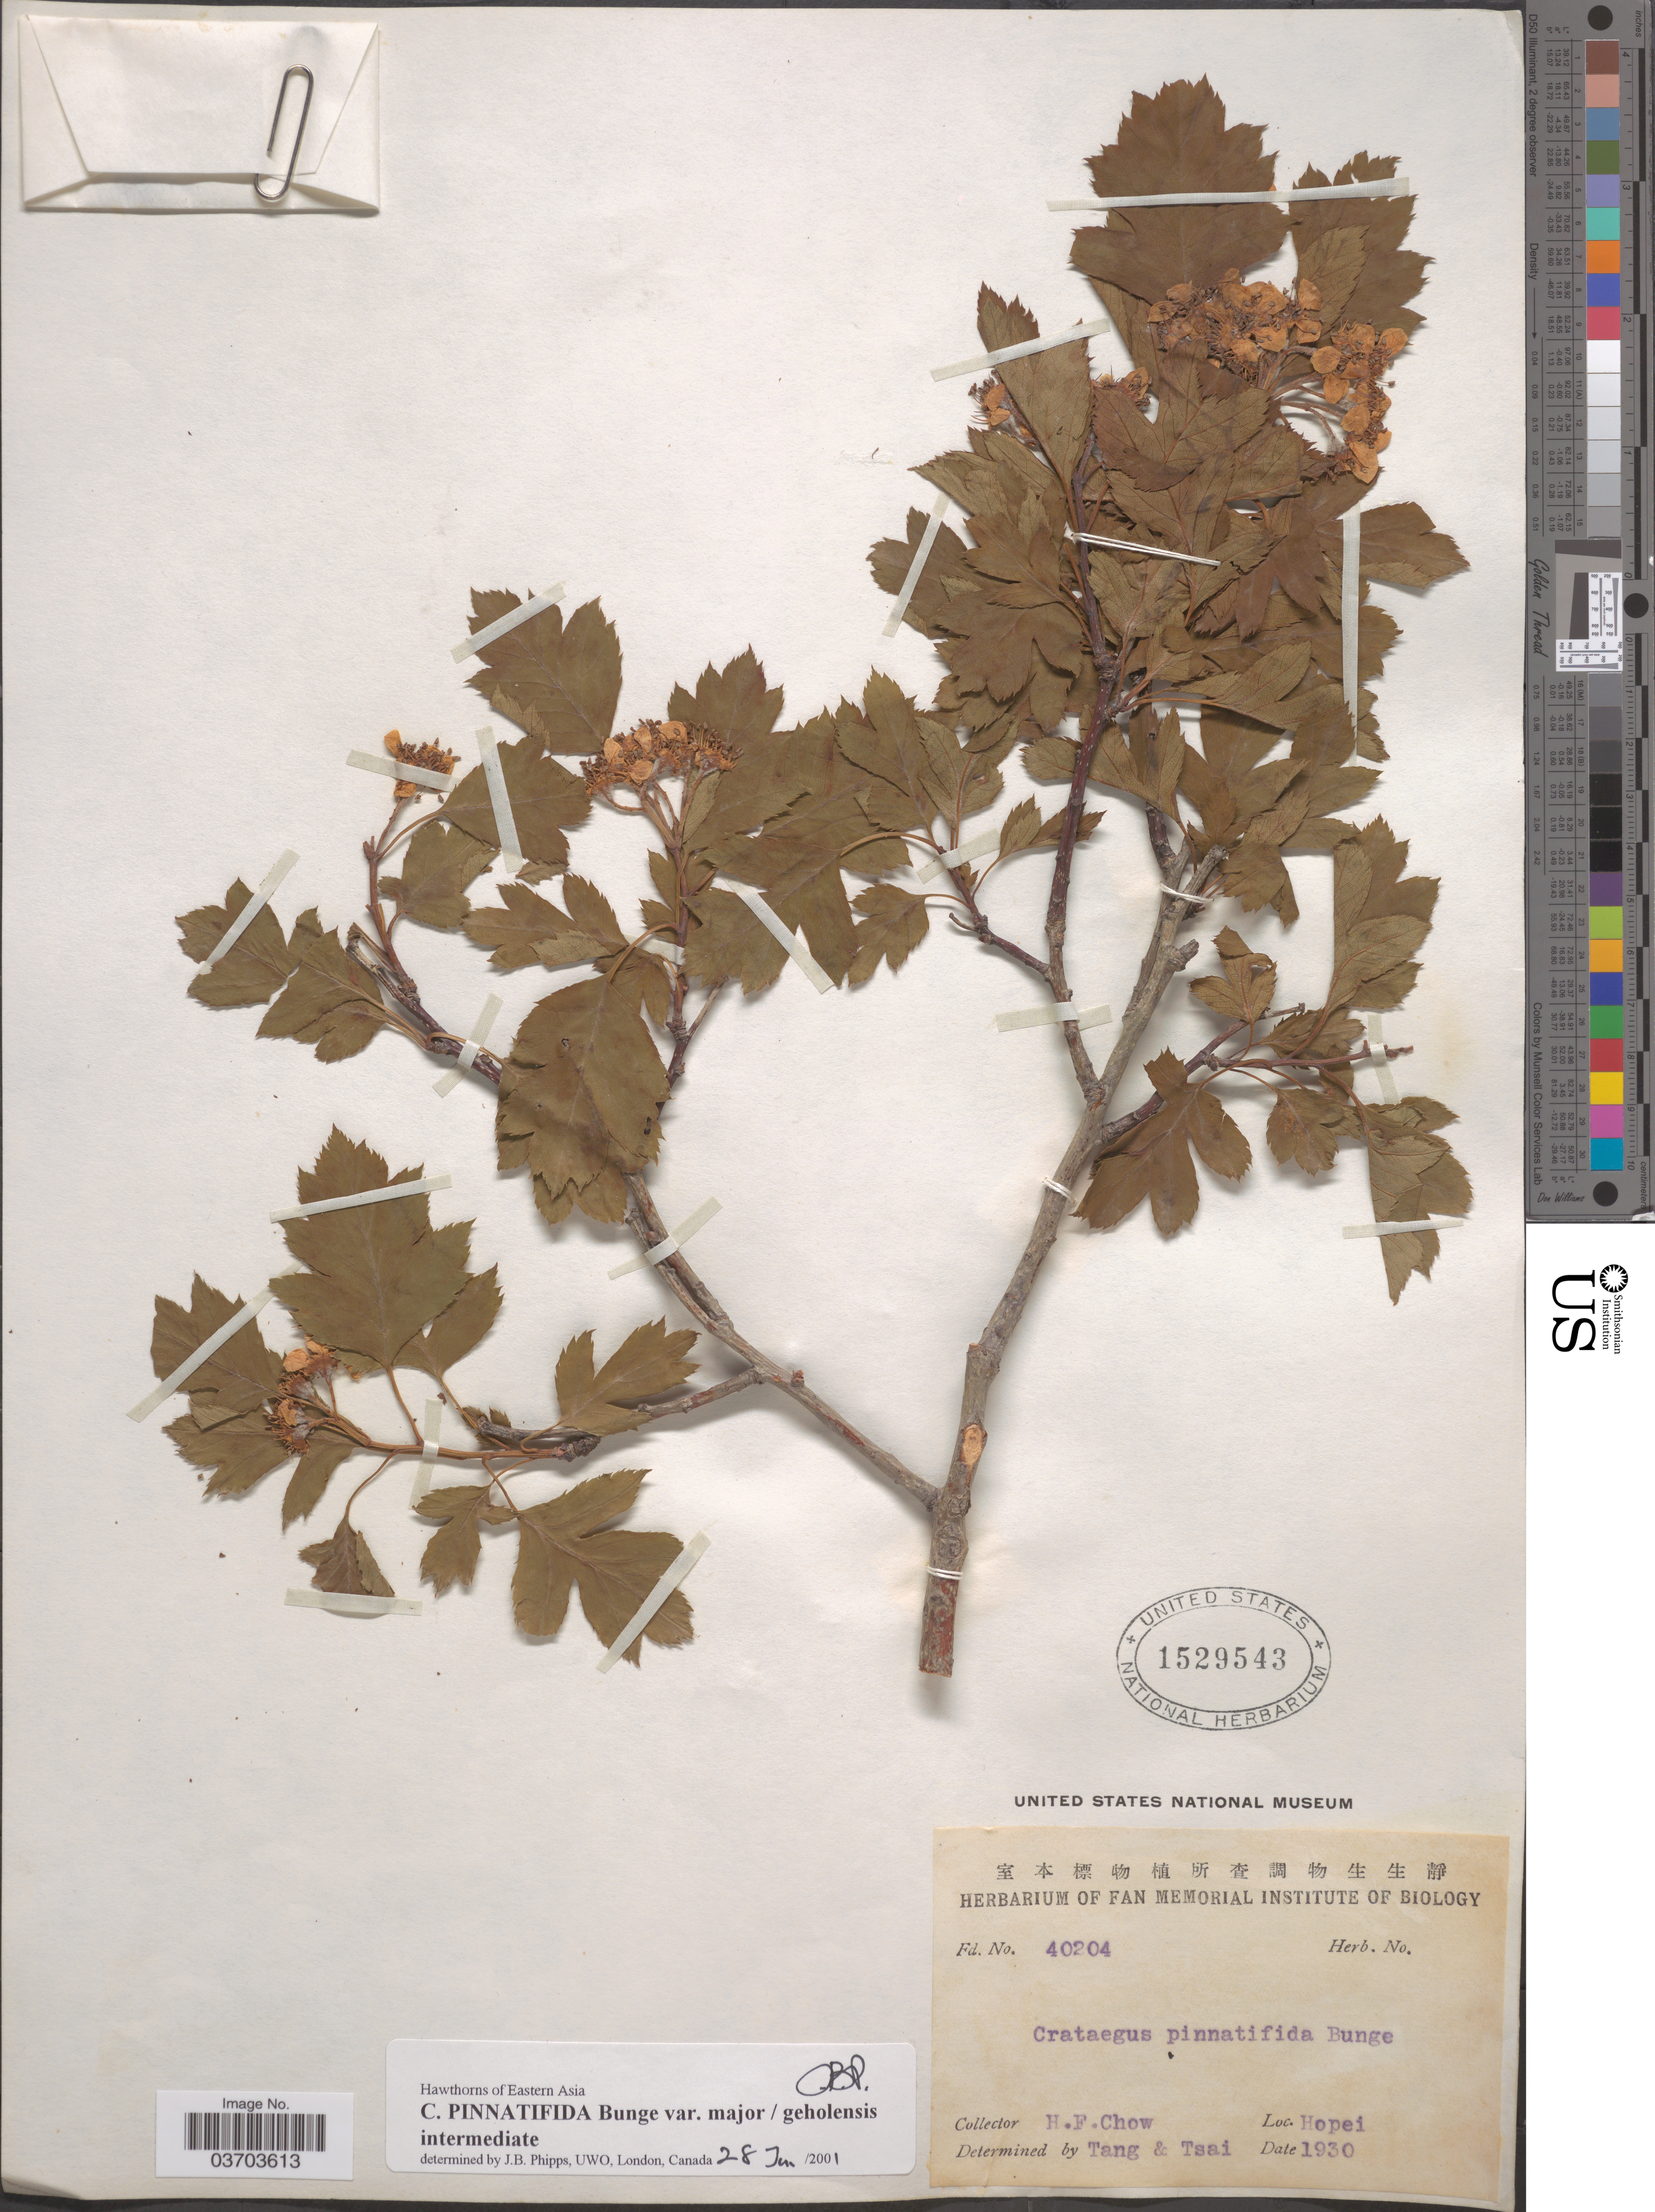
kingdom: Plantae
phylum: Tracheophyta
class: Magnoliopsida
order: Rosales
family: Rosaceae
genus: Crataegus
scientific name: Crataegus pinnatifida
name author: Bunge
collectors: H. Chow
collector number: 40204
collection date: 1930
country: China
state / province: Hubei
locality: Hopei.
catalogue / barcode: US 1529543